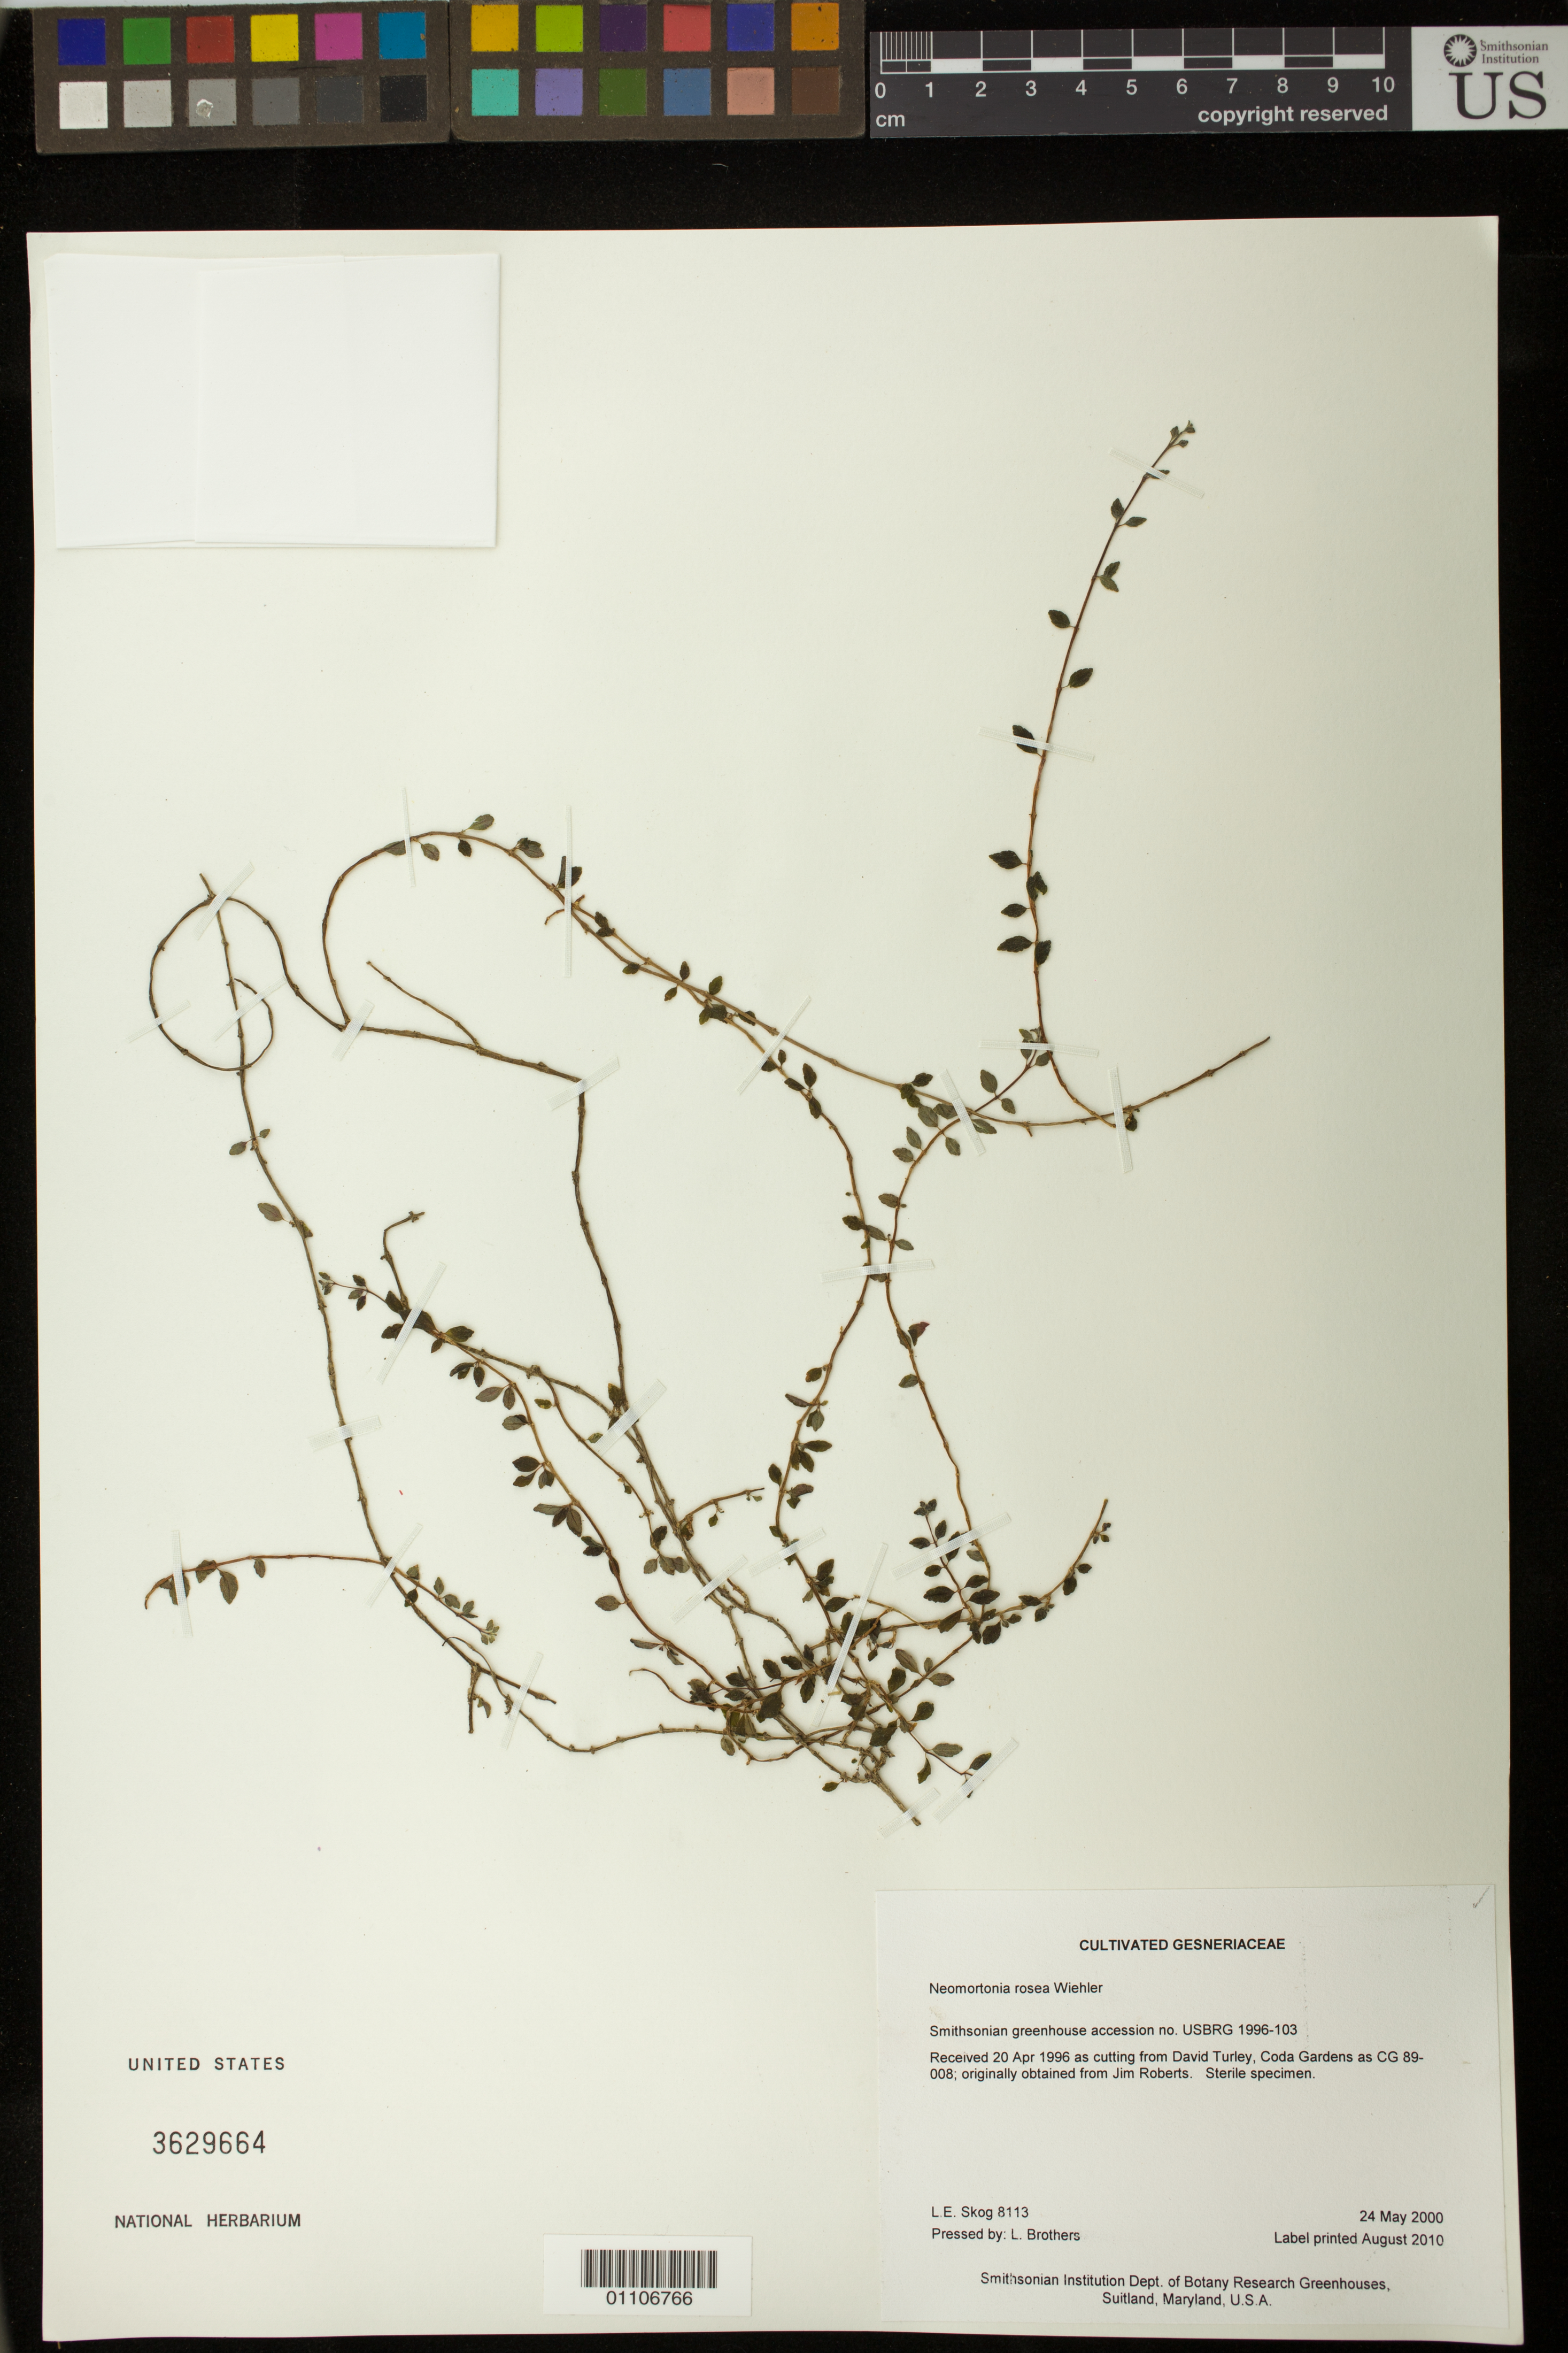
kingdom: Plantae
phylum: Tracheophyta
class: Magnoliopsida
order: Lamiales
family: Gesneriaceae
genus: Neomortonia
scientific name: Neomortonia rosea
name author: Wiehler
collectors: L. E. Skog & L. Brothers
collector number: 8113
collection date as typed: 24 May 2000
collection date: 2000-05-24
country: United States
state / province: Maryland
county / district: Prince George's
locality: Smithsonian Institution Dept. of Botany Research Greenhouses, Suitland, Maryland, U.S.A.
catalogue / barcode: US 3629664